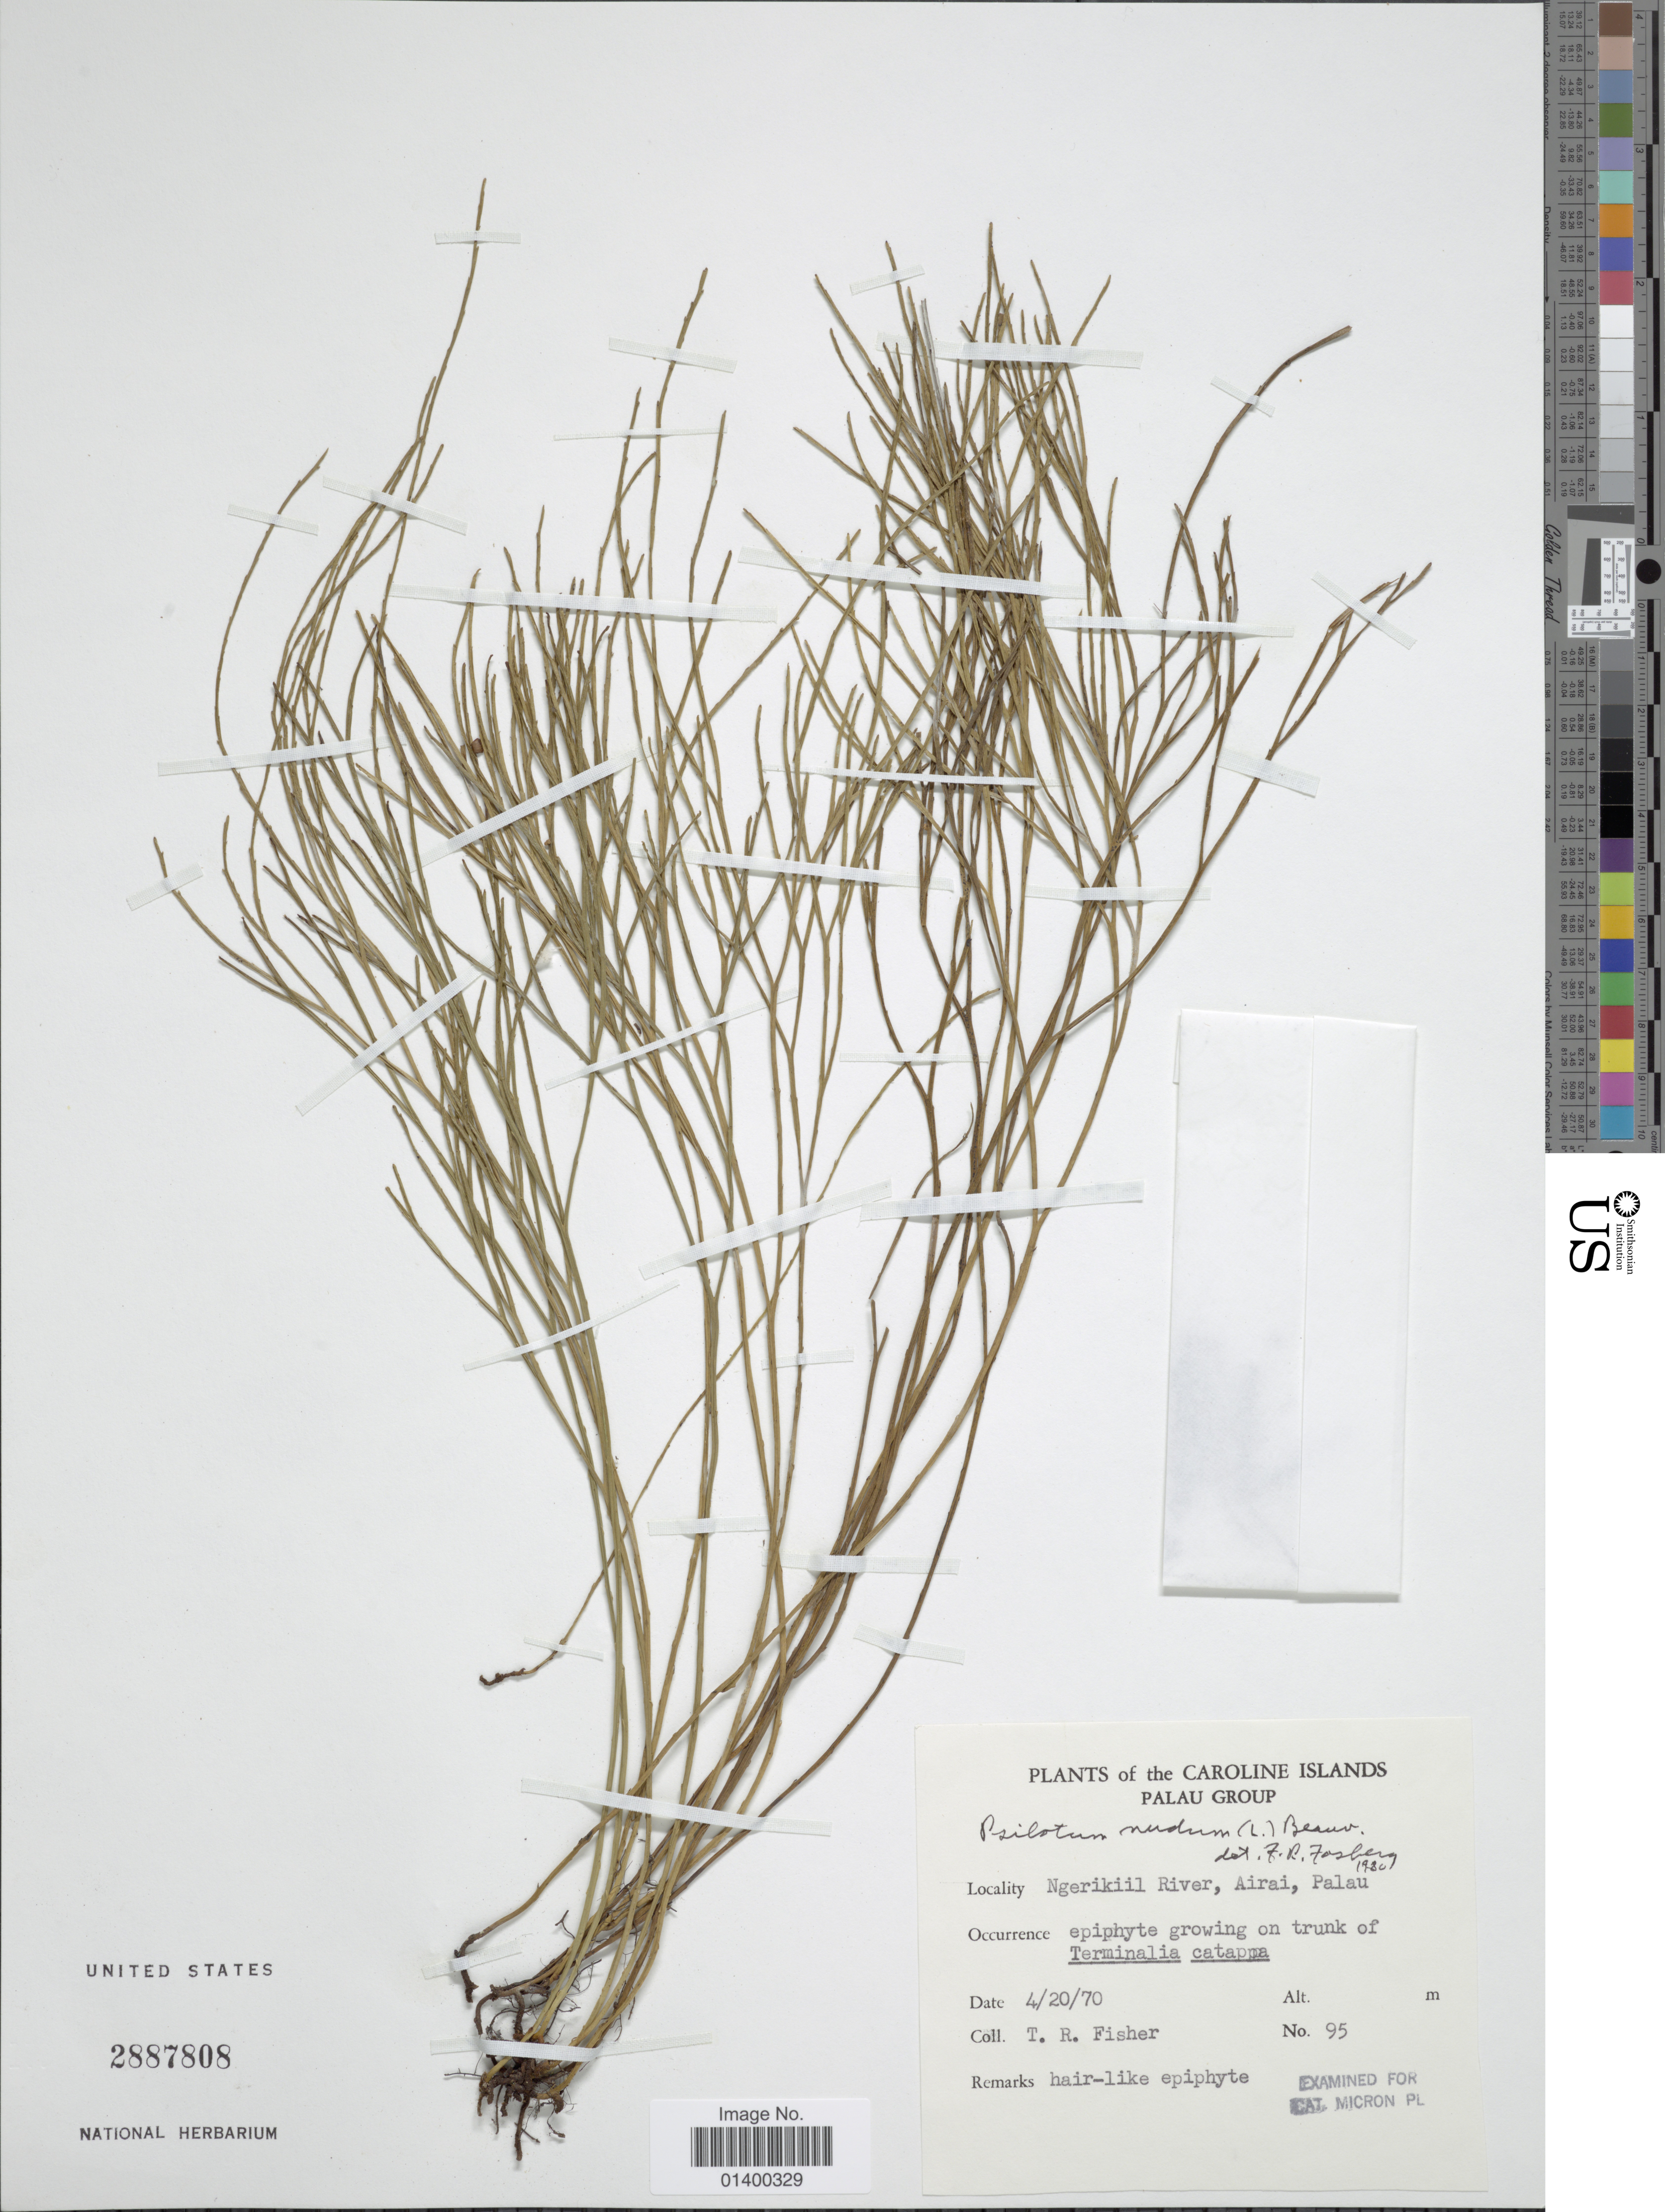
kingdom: Plantae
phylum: Tracheophyta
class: Polypodiopsida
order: Psilotales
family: Psilotaceae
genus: Psilotum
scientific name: Psilotum nudum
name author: (L.) P. Beauv.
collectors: T. R. Fisher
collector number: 95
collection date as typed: Transcribed d/m/y: 20/4/70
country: Micronesia, Federated States of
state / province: Palau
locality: Caroline Islands, Palau Group, Ngerikil River, Airai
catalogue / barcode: US 2887808